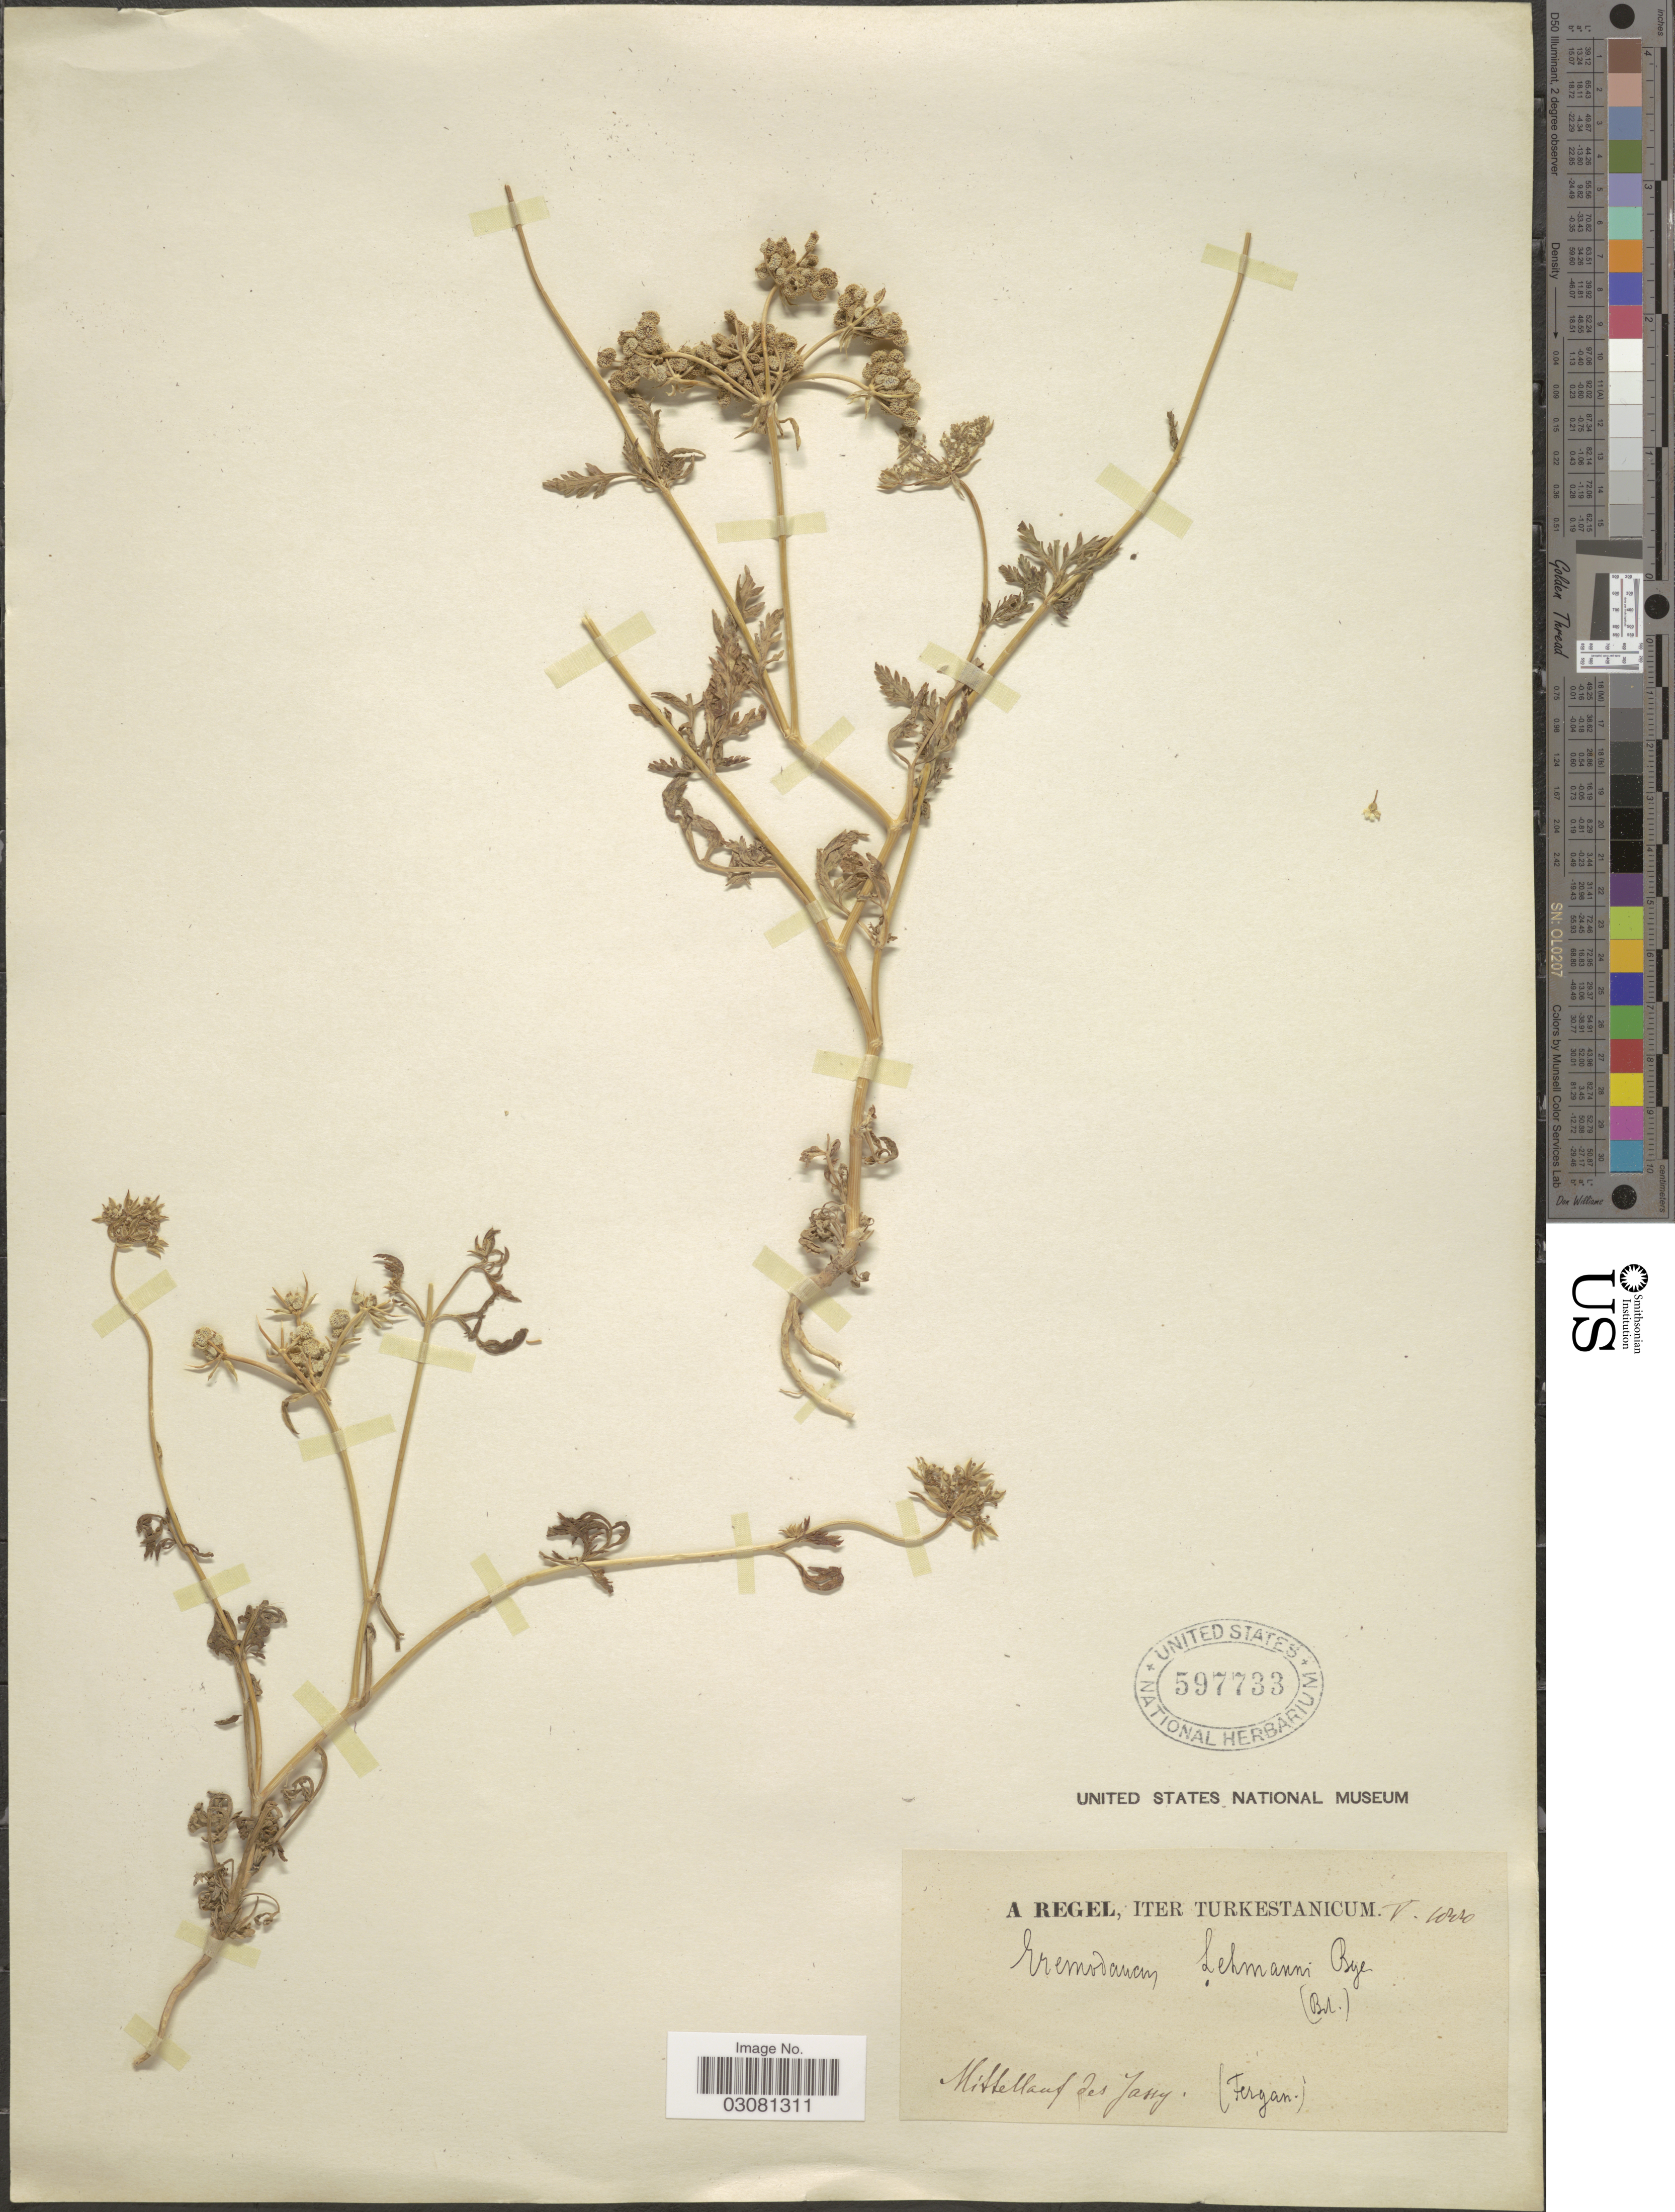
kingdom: Plantae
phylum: Tracheophyta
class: Magnoliopsida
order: Apiales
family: Apiaceae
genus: Eremodaucus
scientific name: Eremodaucus lehmannii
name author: Bunge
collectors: A. Regel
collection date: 1880-05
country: Turkey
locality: Mitsellauf [interpreted] des Jassy. (Fergan) [interpreted].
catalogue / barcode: US 597733